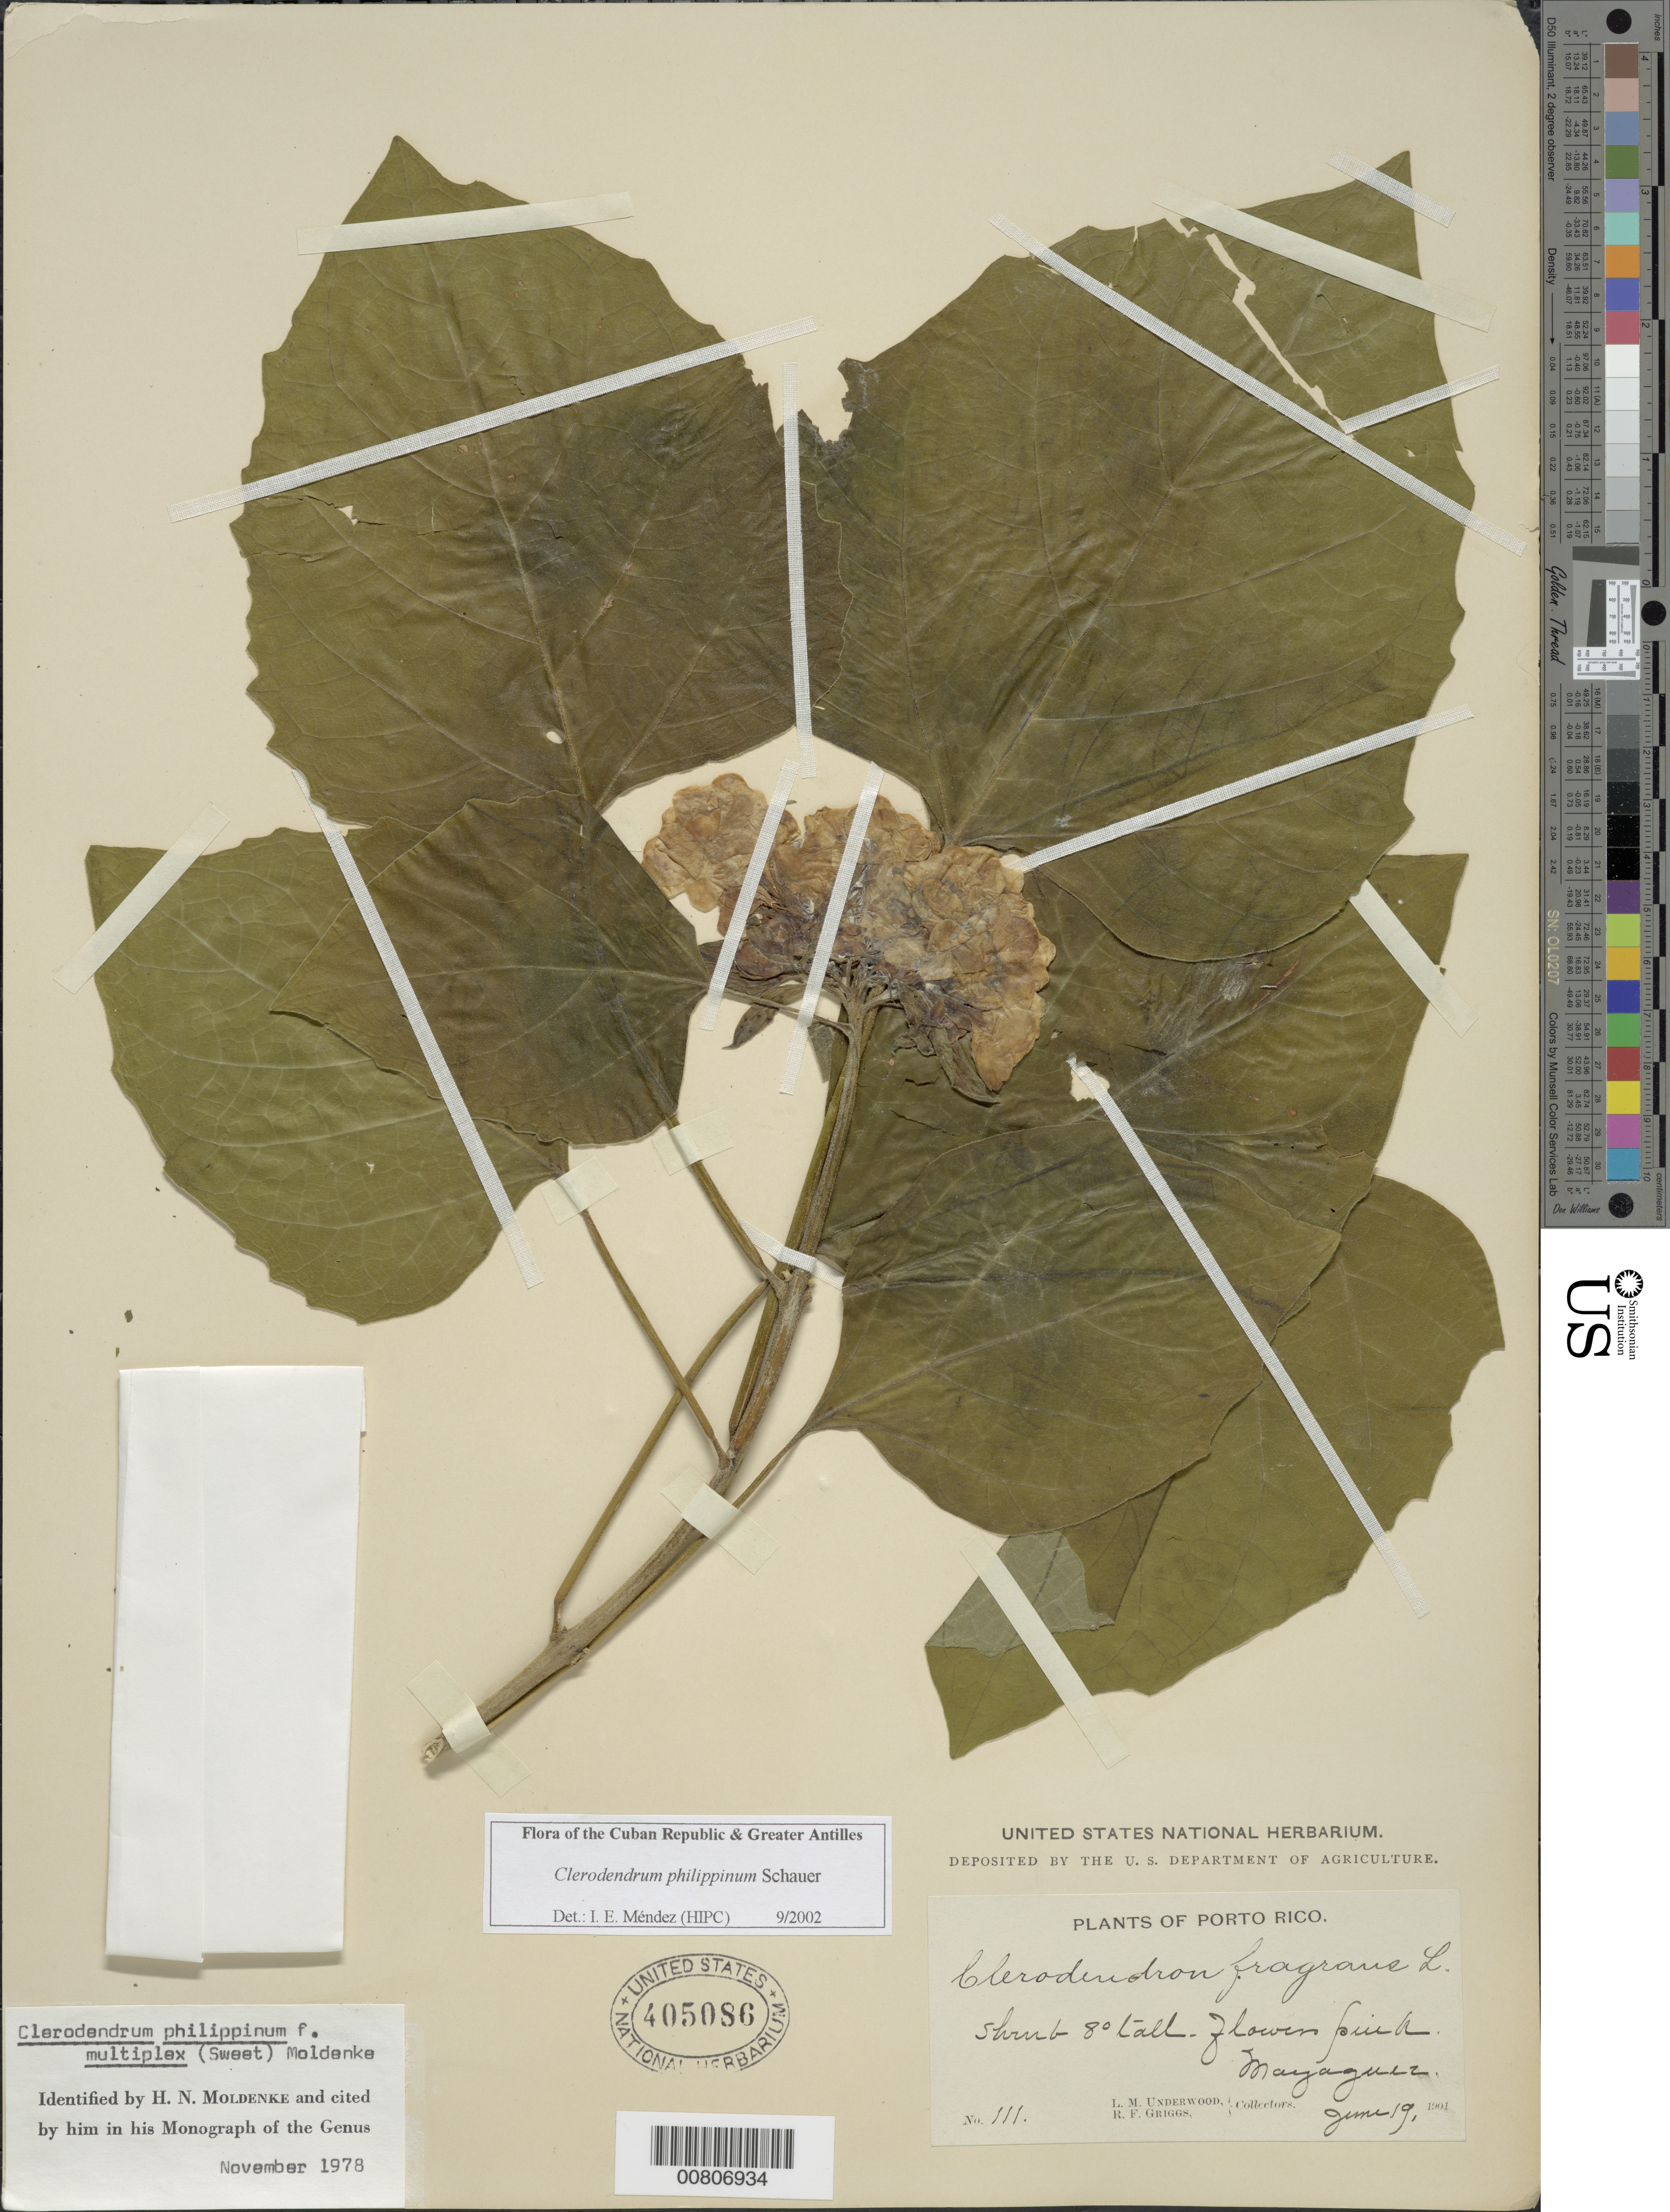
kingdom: Plantae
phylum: Tracheophyta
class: Magnoliopsida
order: Lamiales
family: Lamiaceae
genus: Clerodendrum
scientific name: Clerodendrum chinense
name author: (Osbeck) Mabb.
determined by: Méndez, Isidro E., (HIPC)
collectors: L. M. Underwood & R. F. Griggs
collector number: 111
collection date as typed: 19 Jun 1901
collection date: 1901-06-19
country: Puerto Rico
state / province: Mayagüez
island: Puerto Rico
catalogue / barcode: US 405086